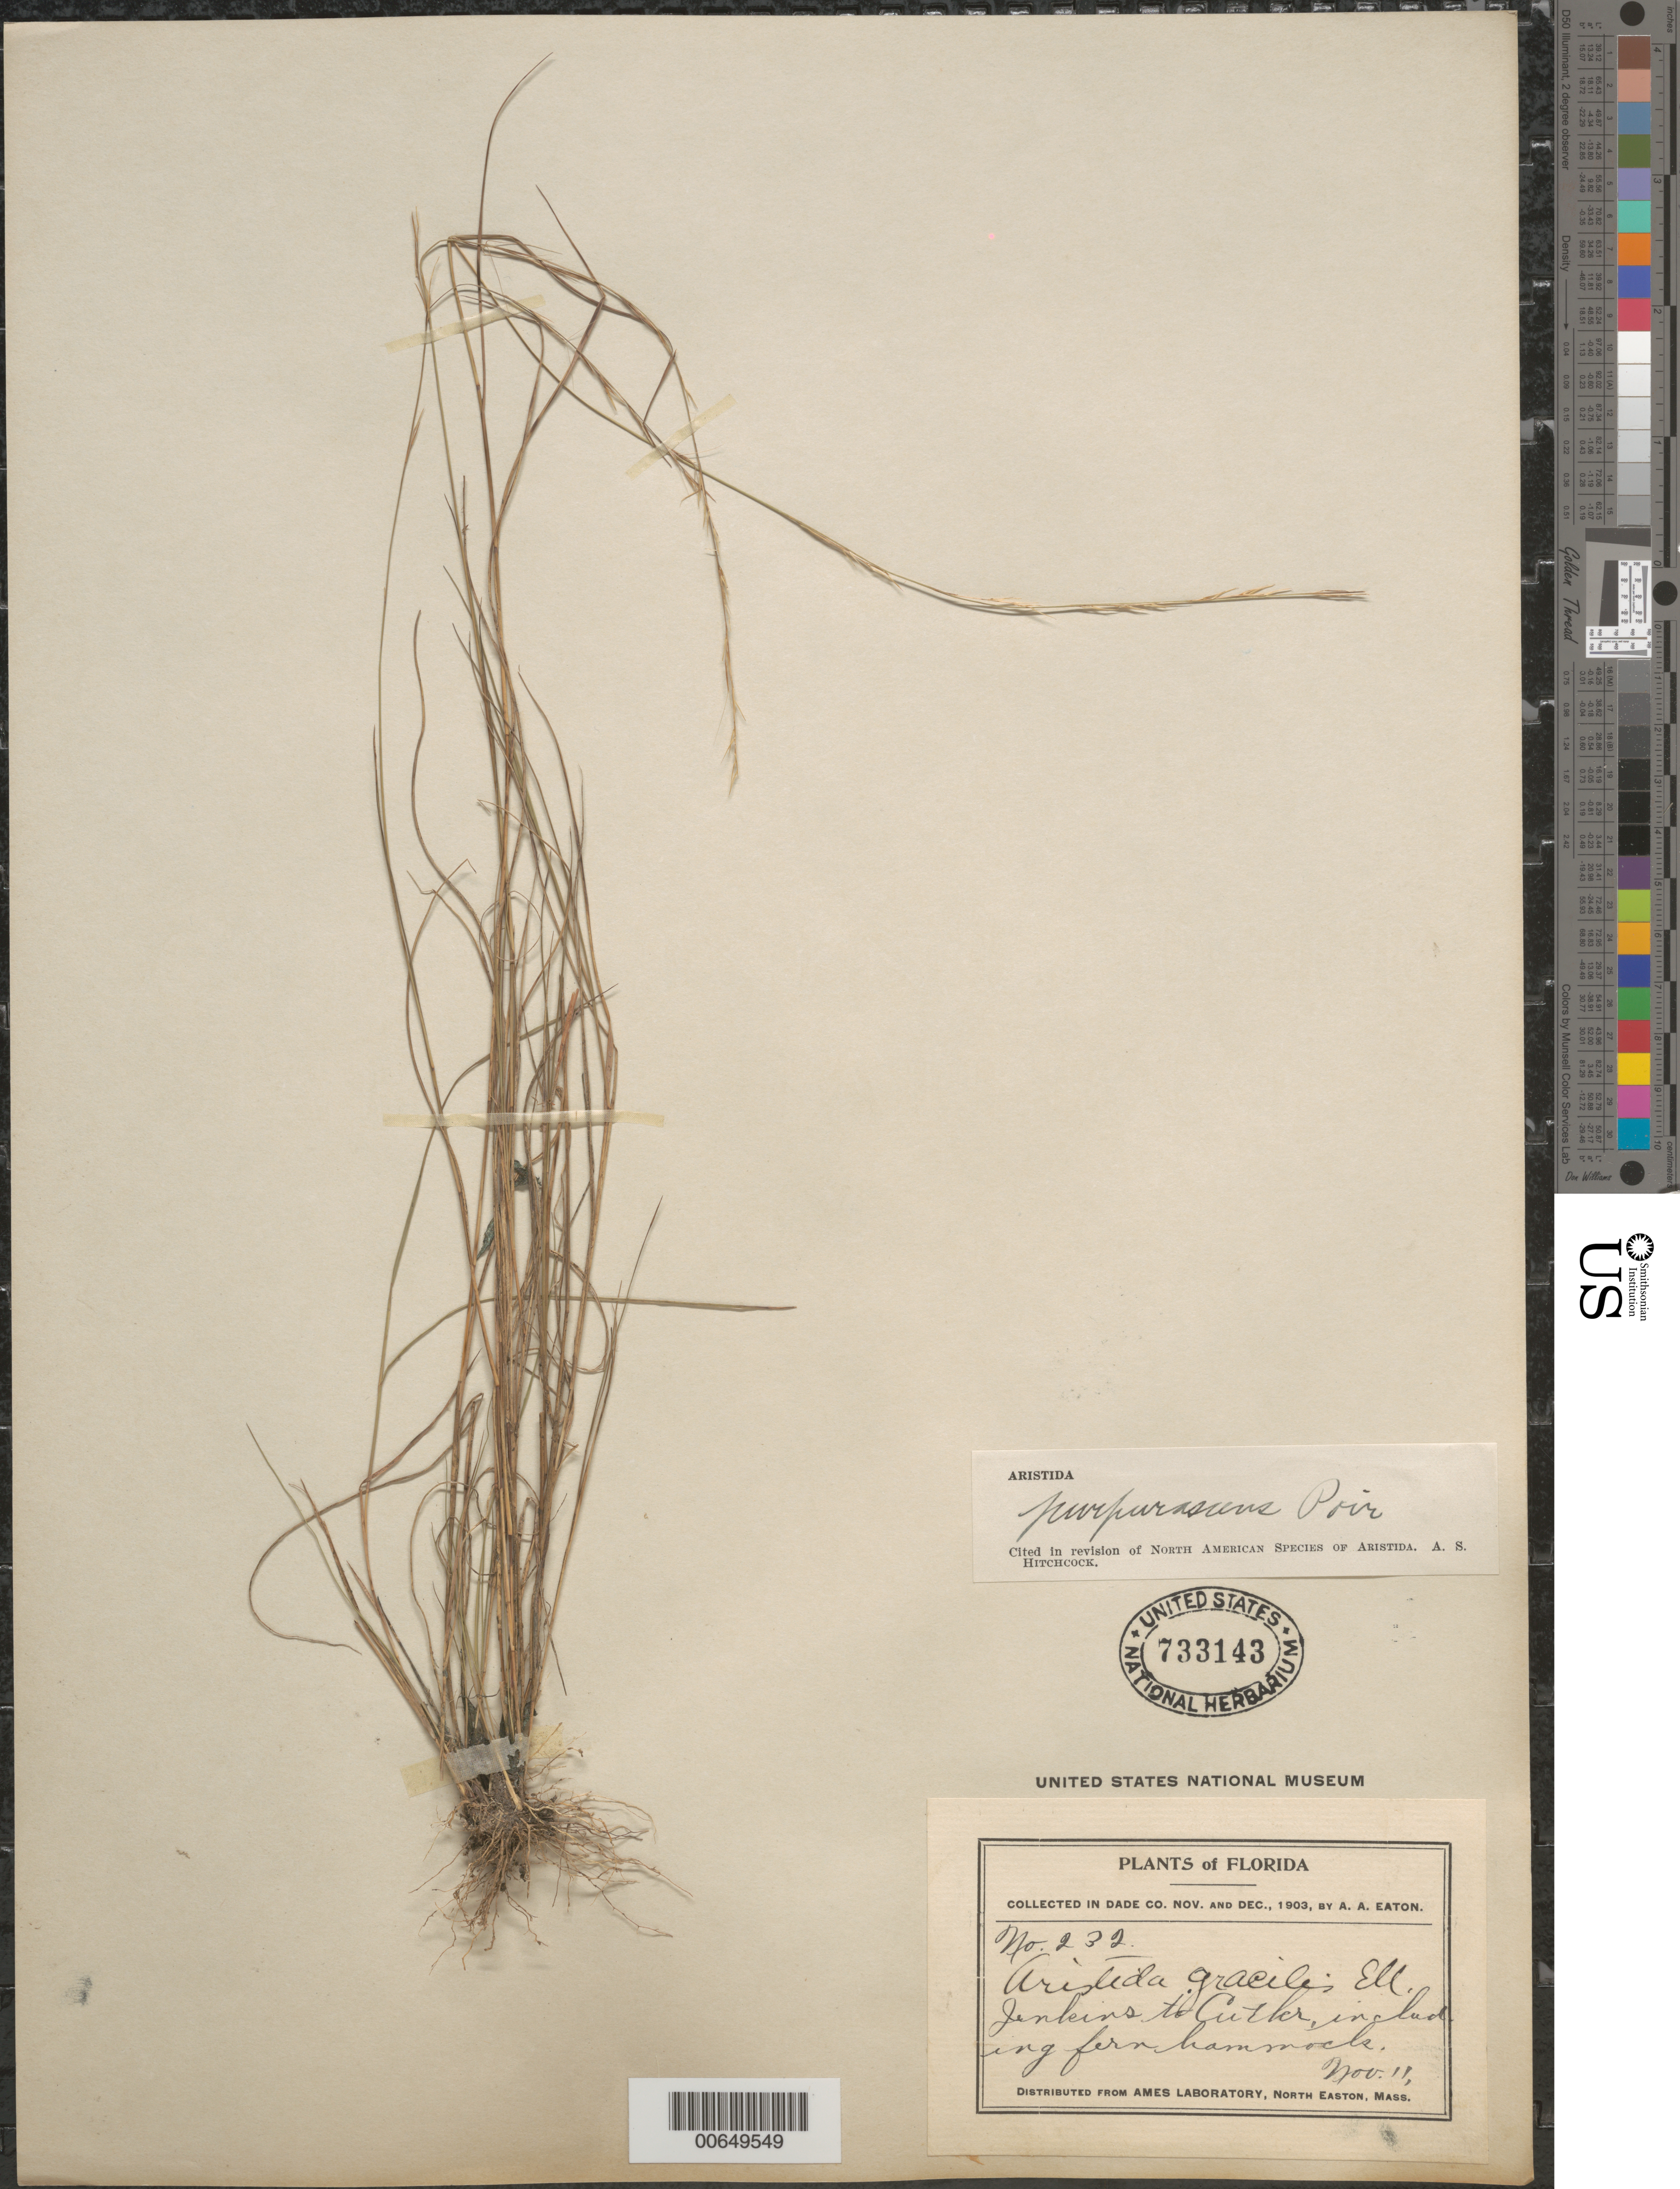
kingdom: Plantae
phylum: Tracheophyta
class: Liliopsida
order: Poales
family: Poaceae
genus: Aristida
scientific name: Aristida purpurascens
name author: Poir. in Lam.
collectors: A. A. Eaton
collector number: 232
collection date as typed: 11 Nov 1903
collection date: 1903-11-11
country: United States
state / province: Florida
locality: Jenkins to Cutler, including fern hammock.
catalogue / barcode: US 733143